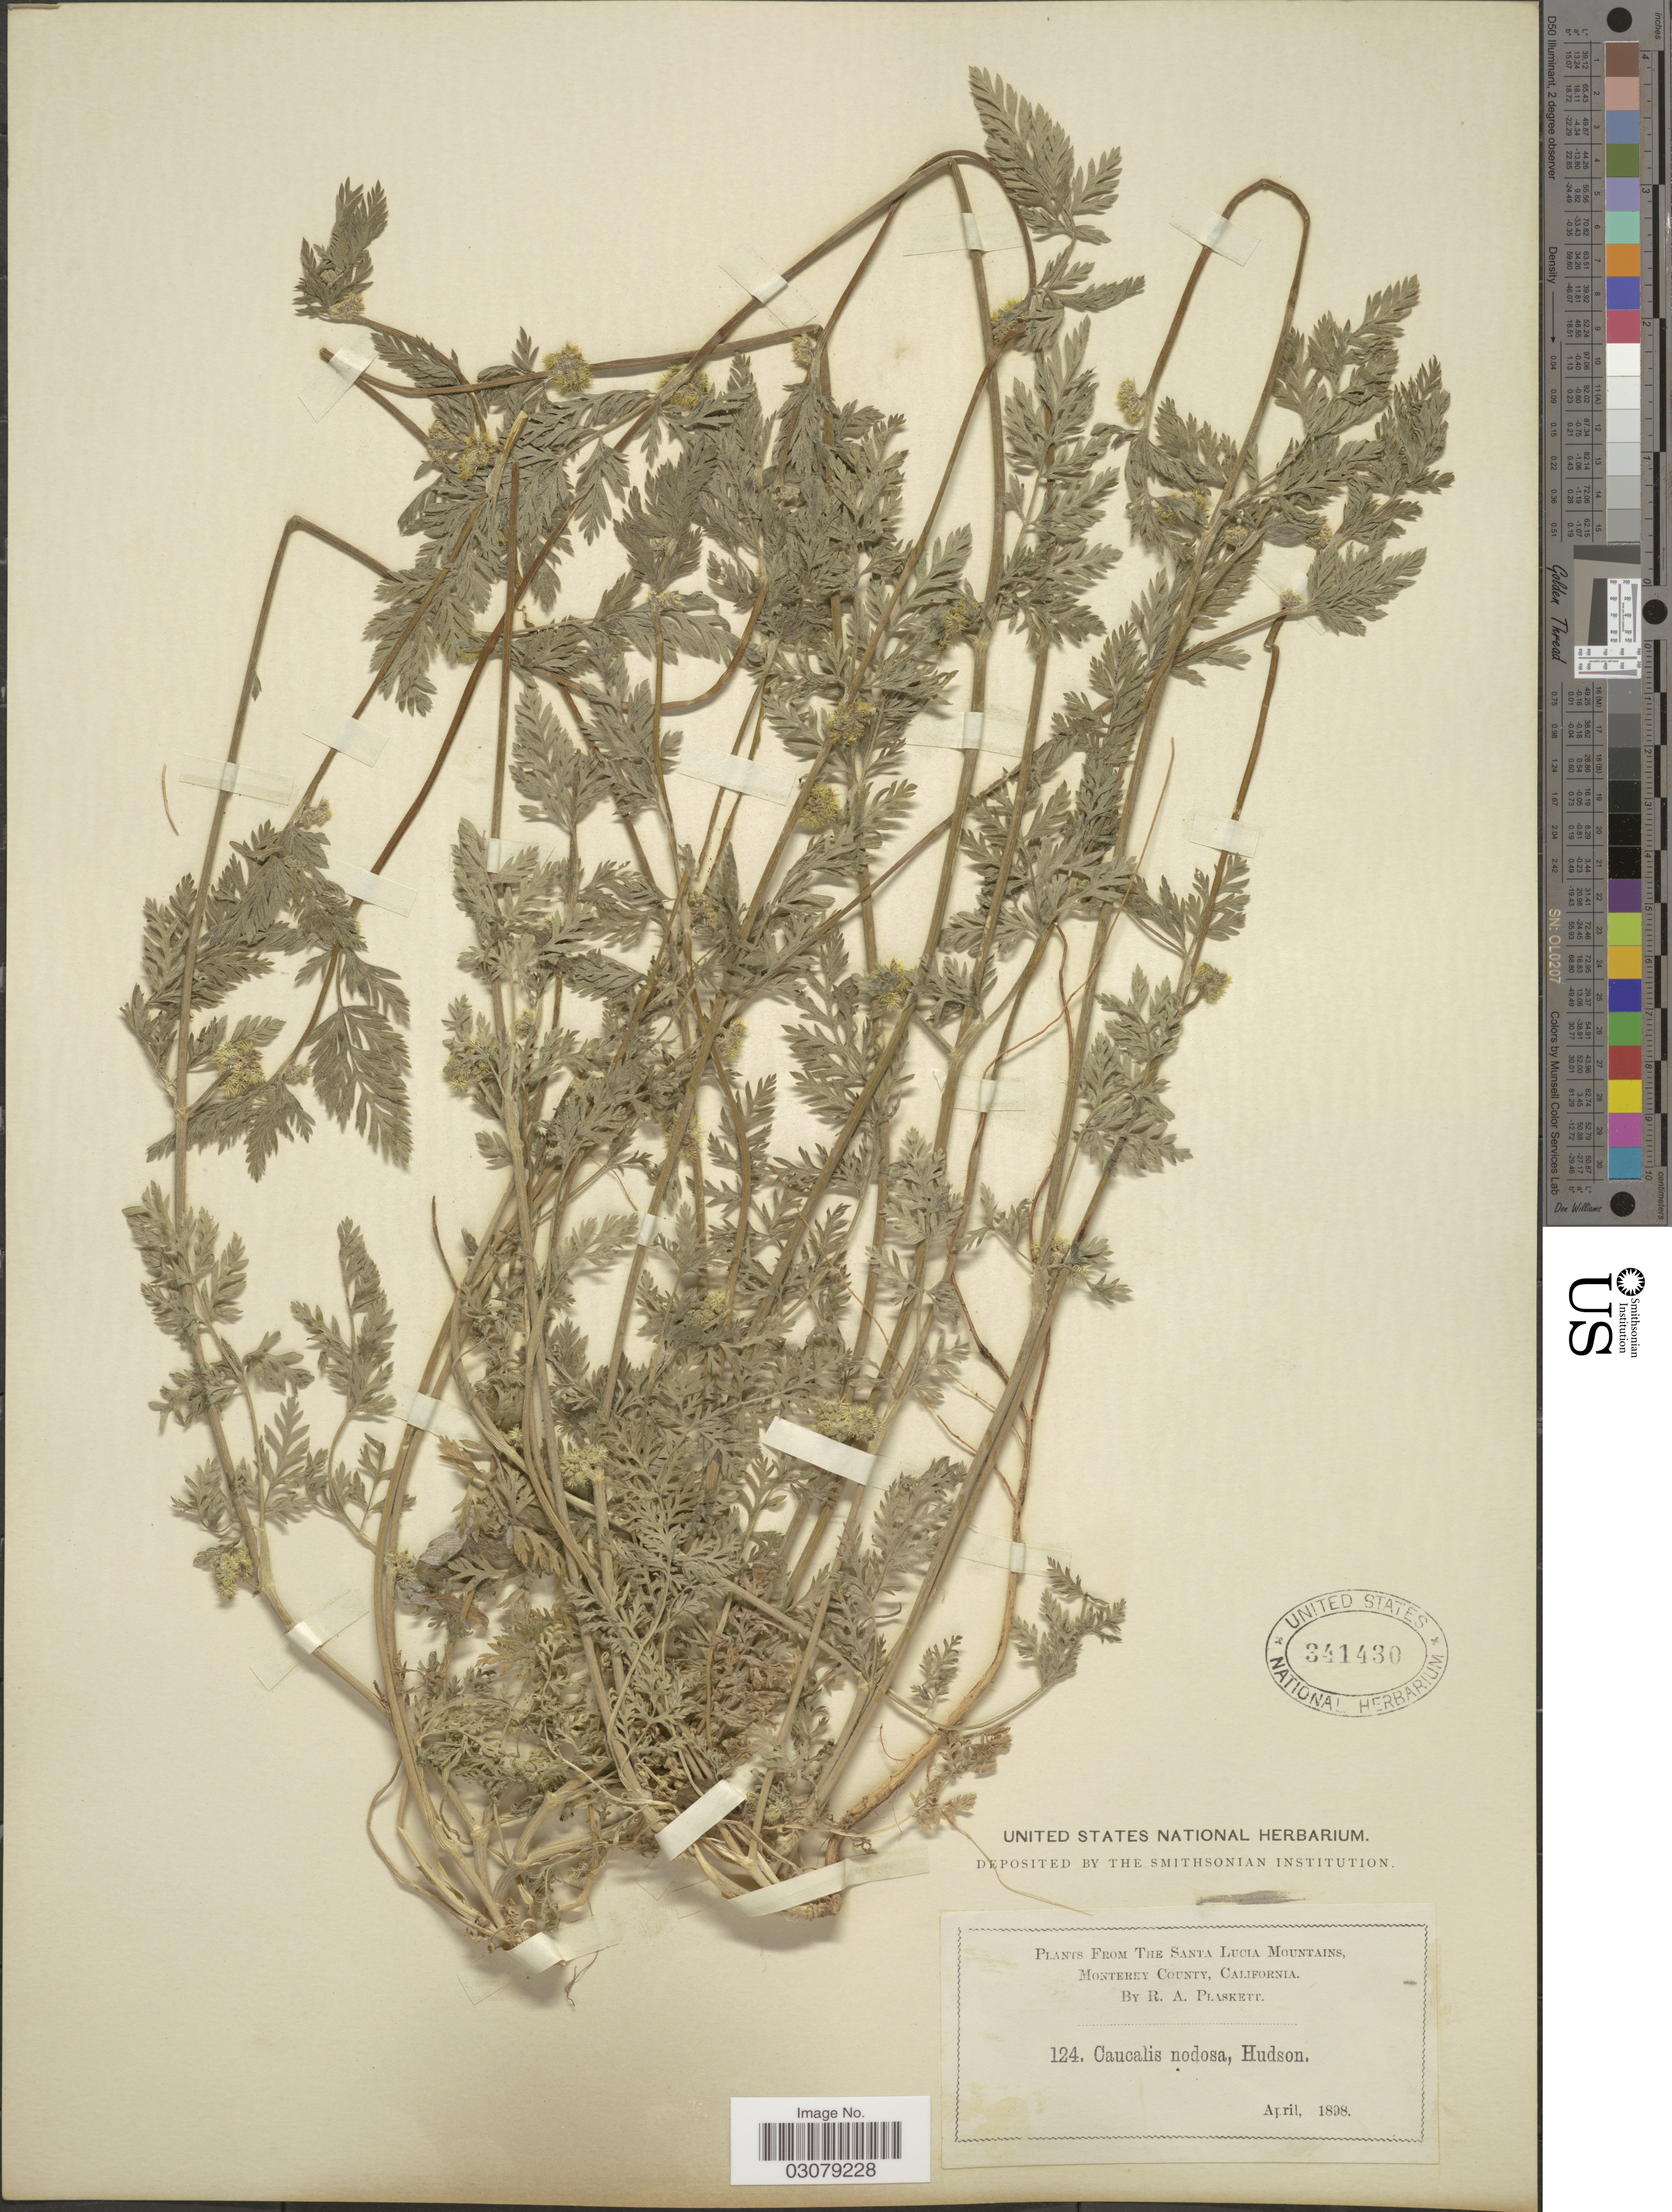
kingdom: Plantae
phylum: Tracheophyta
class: Magnoliopsida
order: Apiales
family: Apiaceae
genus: Torilis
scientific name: Torilis nodosa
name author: (L.) Gaertn.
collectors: R. Plaskett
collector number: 124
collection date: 1898-04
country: United States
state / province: California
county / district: Monterey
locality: The Santa Lucia Mountains, Monterey County.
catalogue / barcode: US 341430